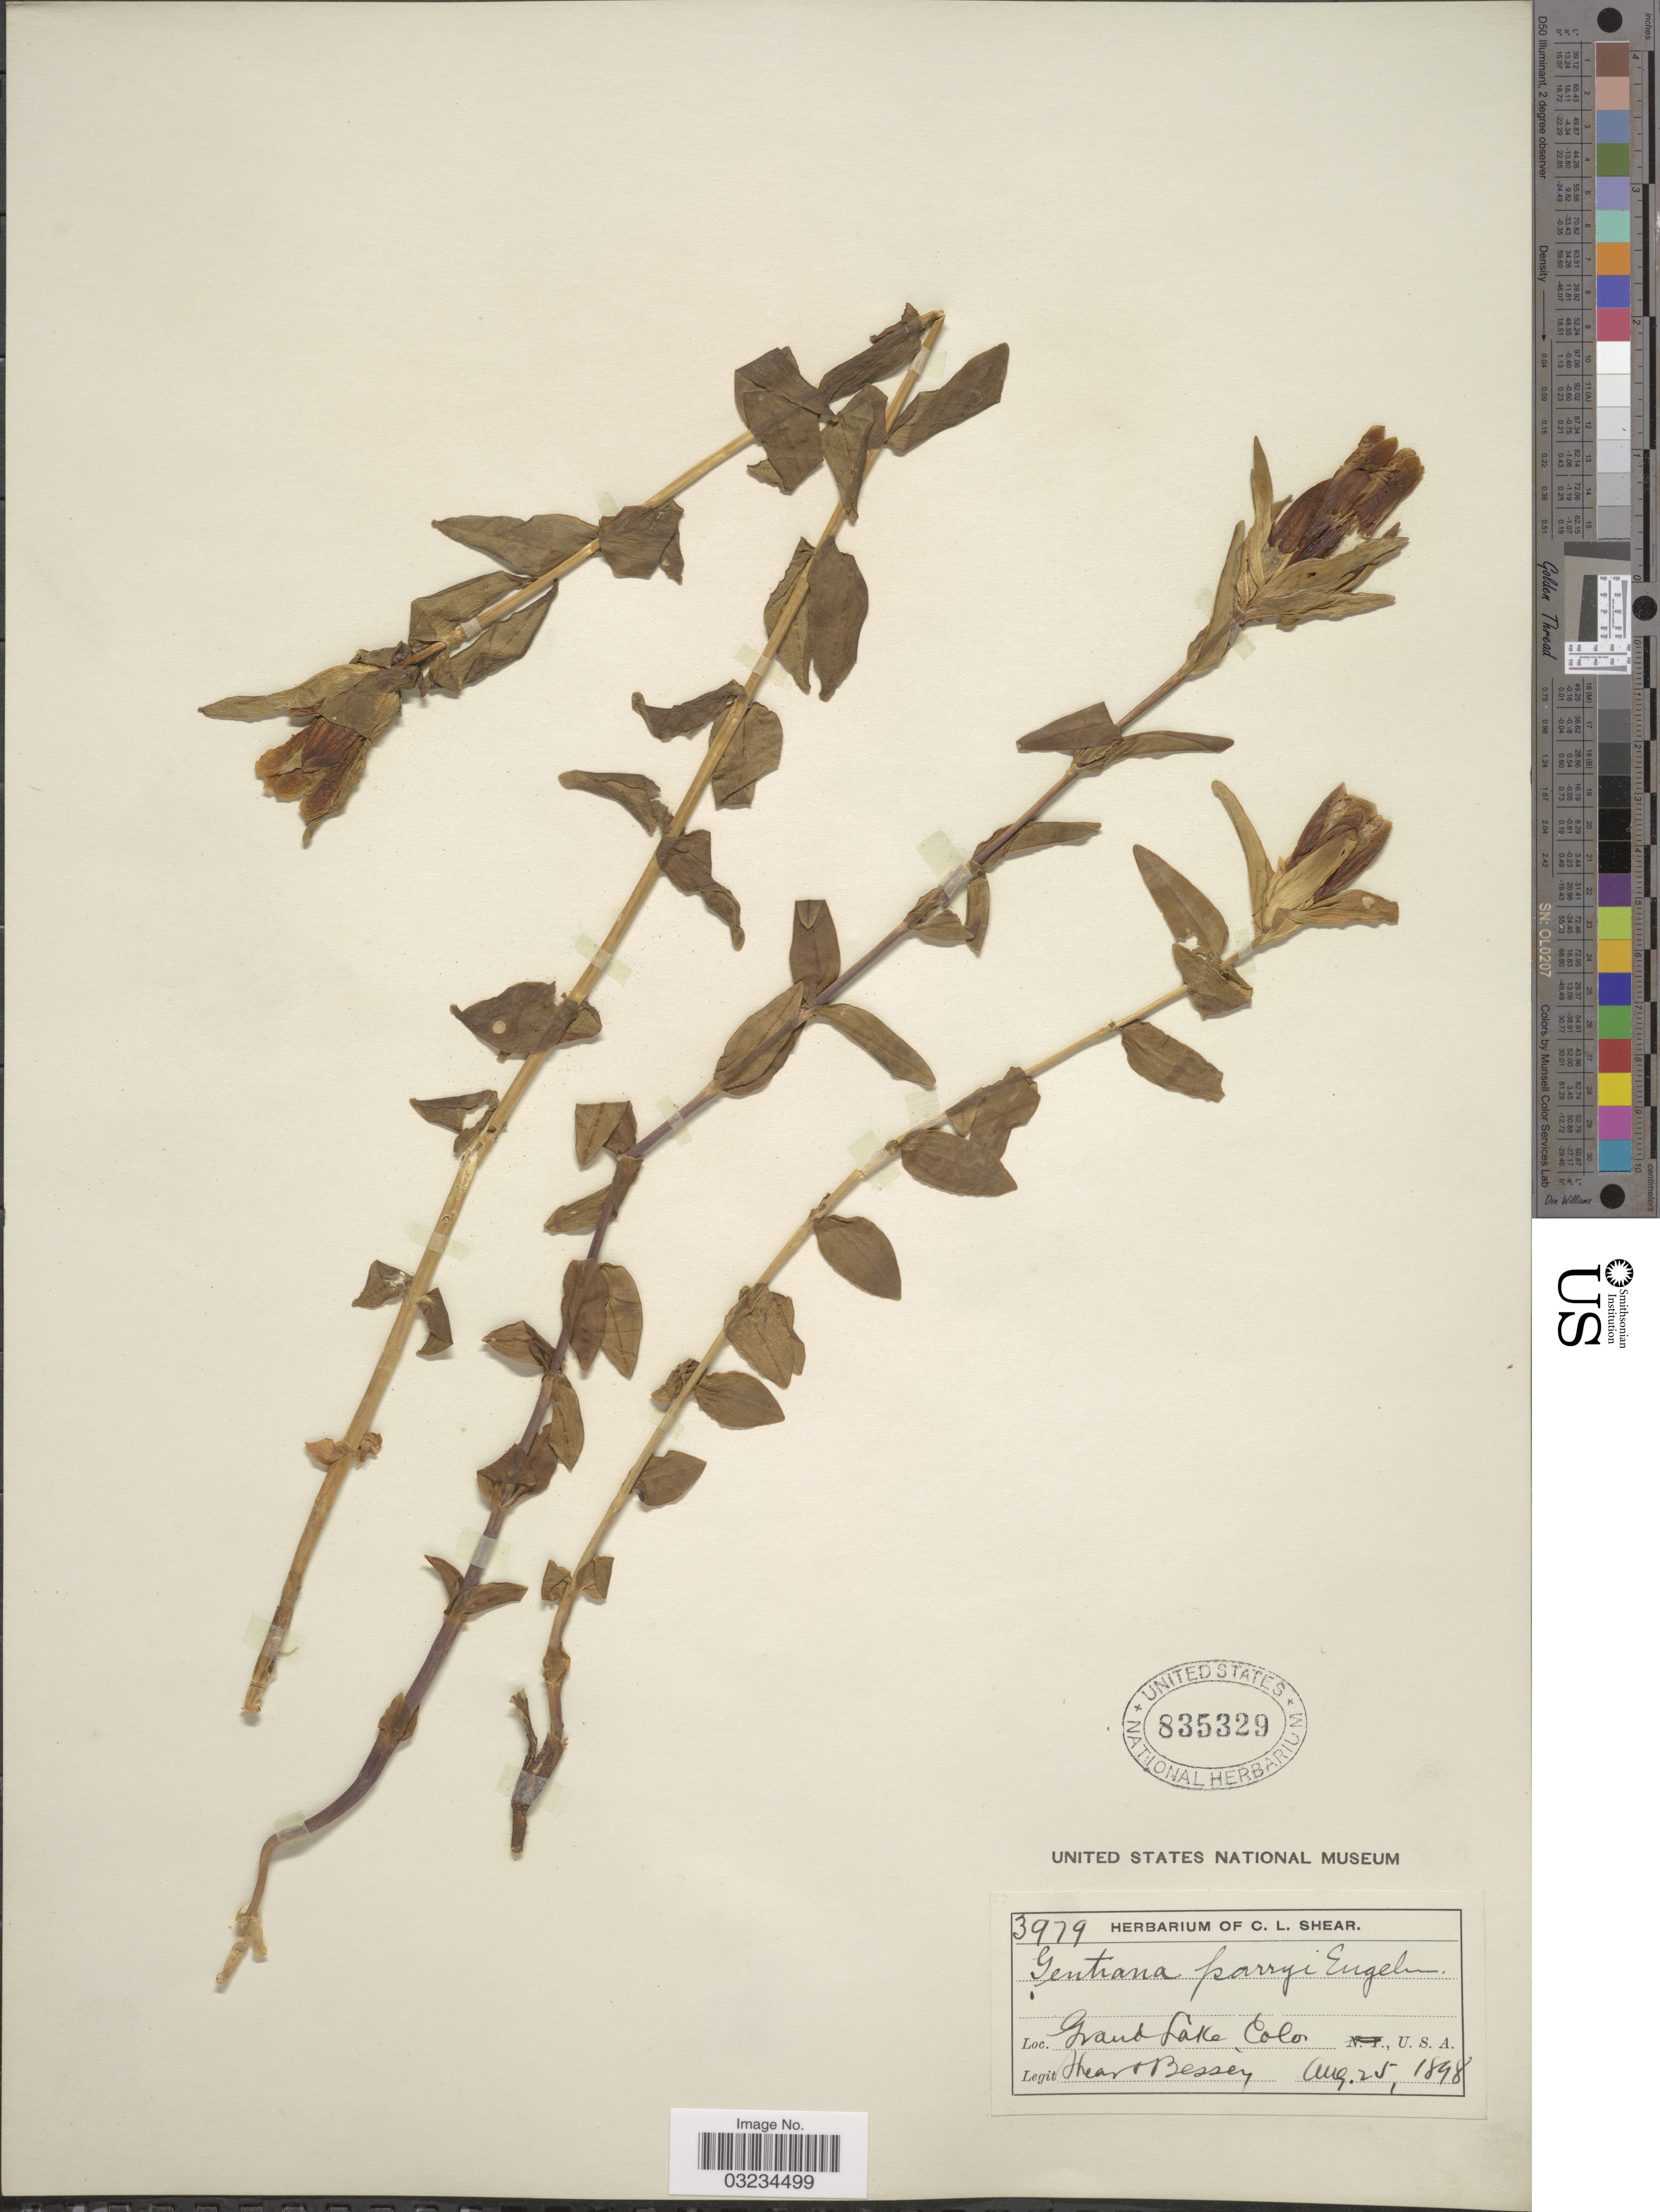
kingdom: Plantae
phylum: Tracheophyta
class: Magnoliopsida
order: Gentianales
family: Gentianaceae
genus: Gentiana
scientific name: Gentiana parryi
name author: Engelm.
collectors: -- Shear & -. Bessey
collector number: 3979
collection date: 1898-08-25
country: United States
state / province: Colorado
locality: Grand Lake.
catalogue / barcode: US 835329